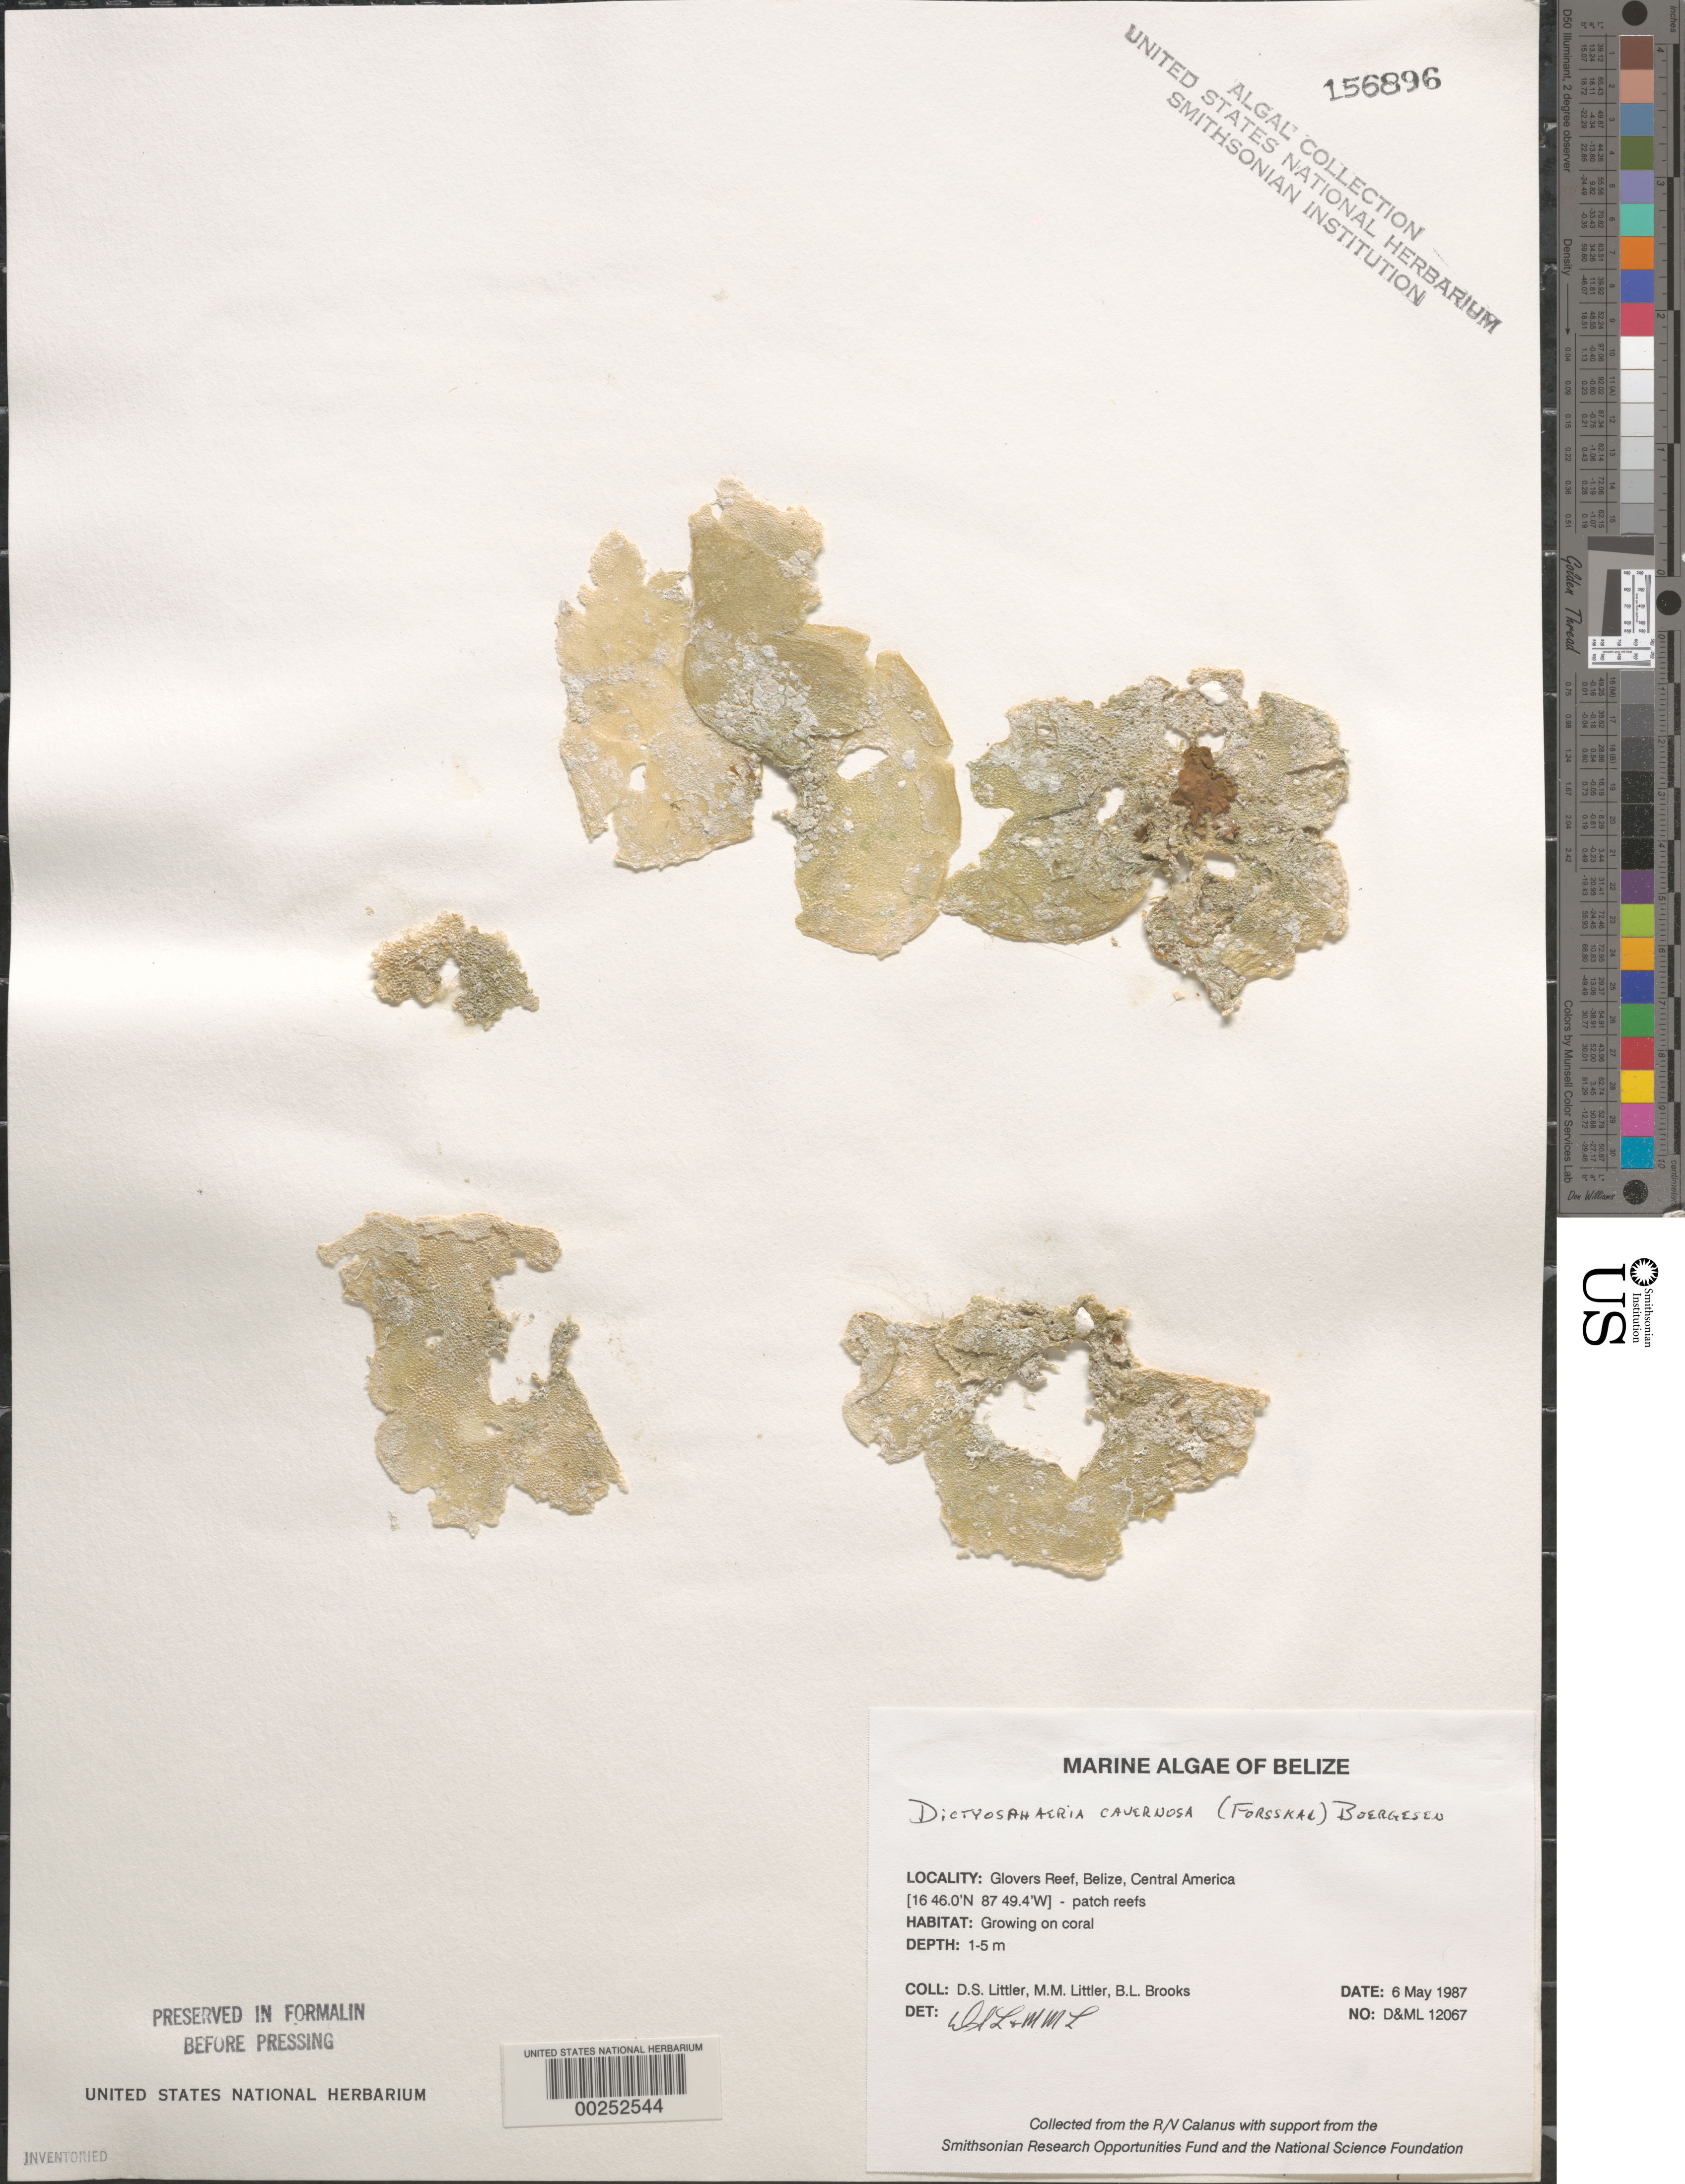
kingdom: Plantae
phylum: Chlorophyta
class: Ulvophyceae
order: Siphonocladales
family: Siphonocladaceae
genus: Dictyosphaeria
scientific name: Dictyosphaeria cavernosa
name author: (Forssk.) Børgesen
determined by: Littler, D. S.; Littler, M. M.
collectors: D. S. Littler, M. M. Littler & B. Brooks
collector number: D&ML 12067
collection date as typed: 06 May 1987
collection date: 1987-05-06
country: Belize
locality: Glover's Reef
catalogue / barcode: US 156896